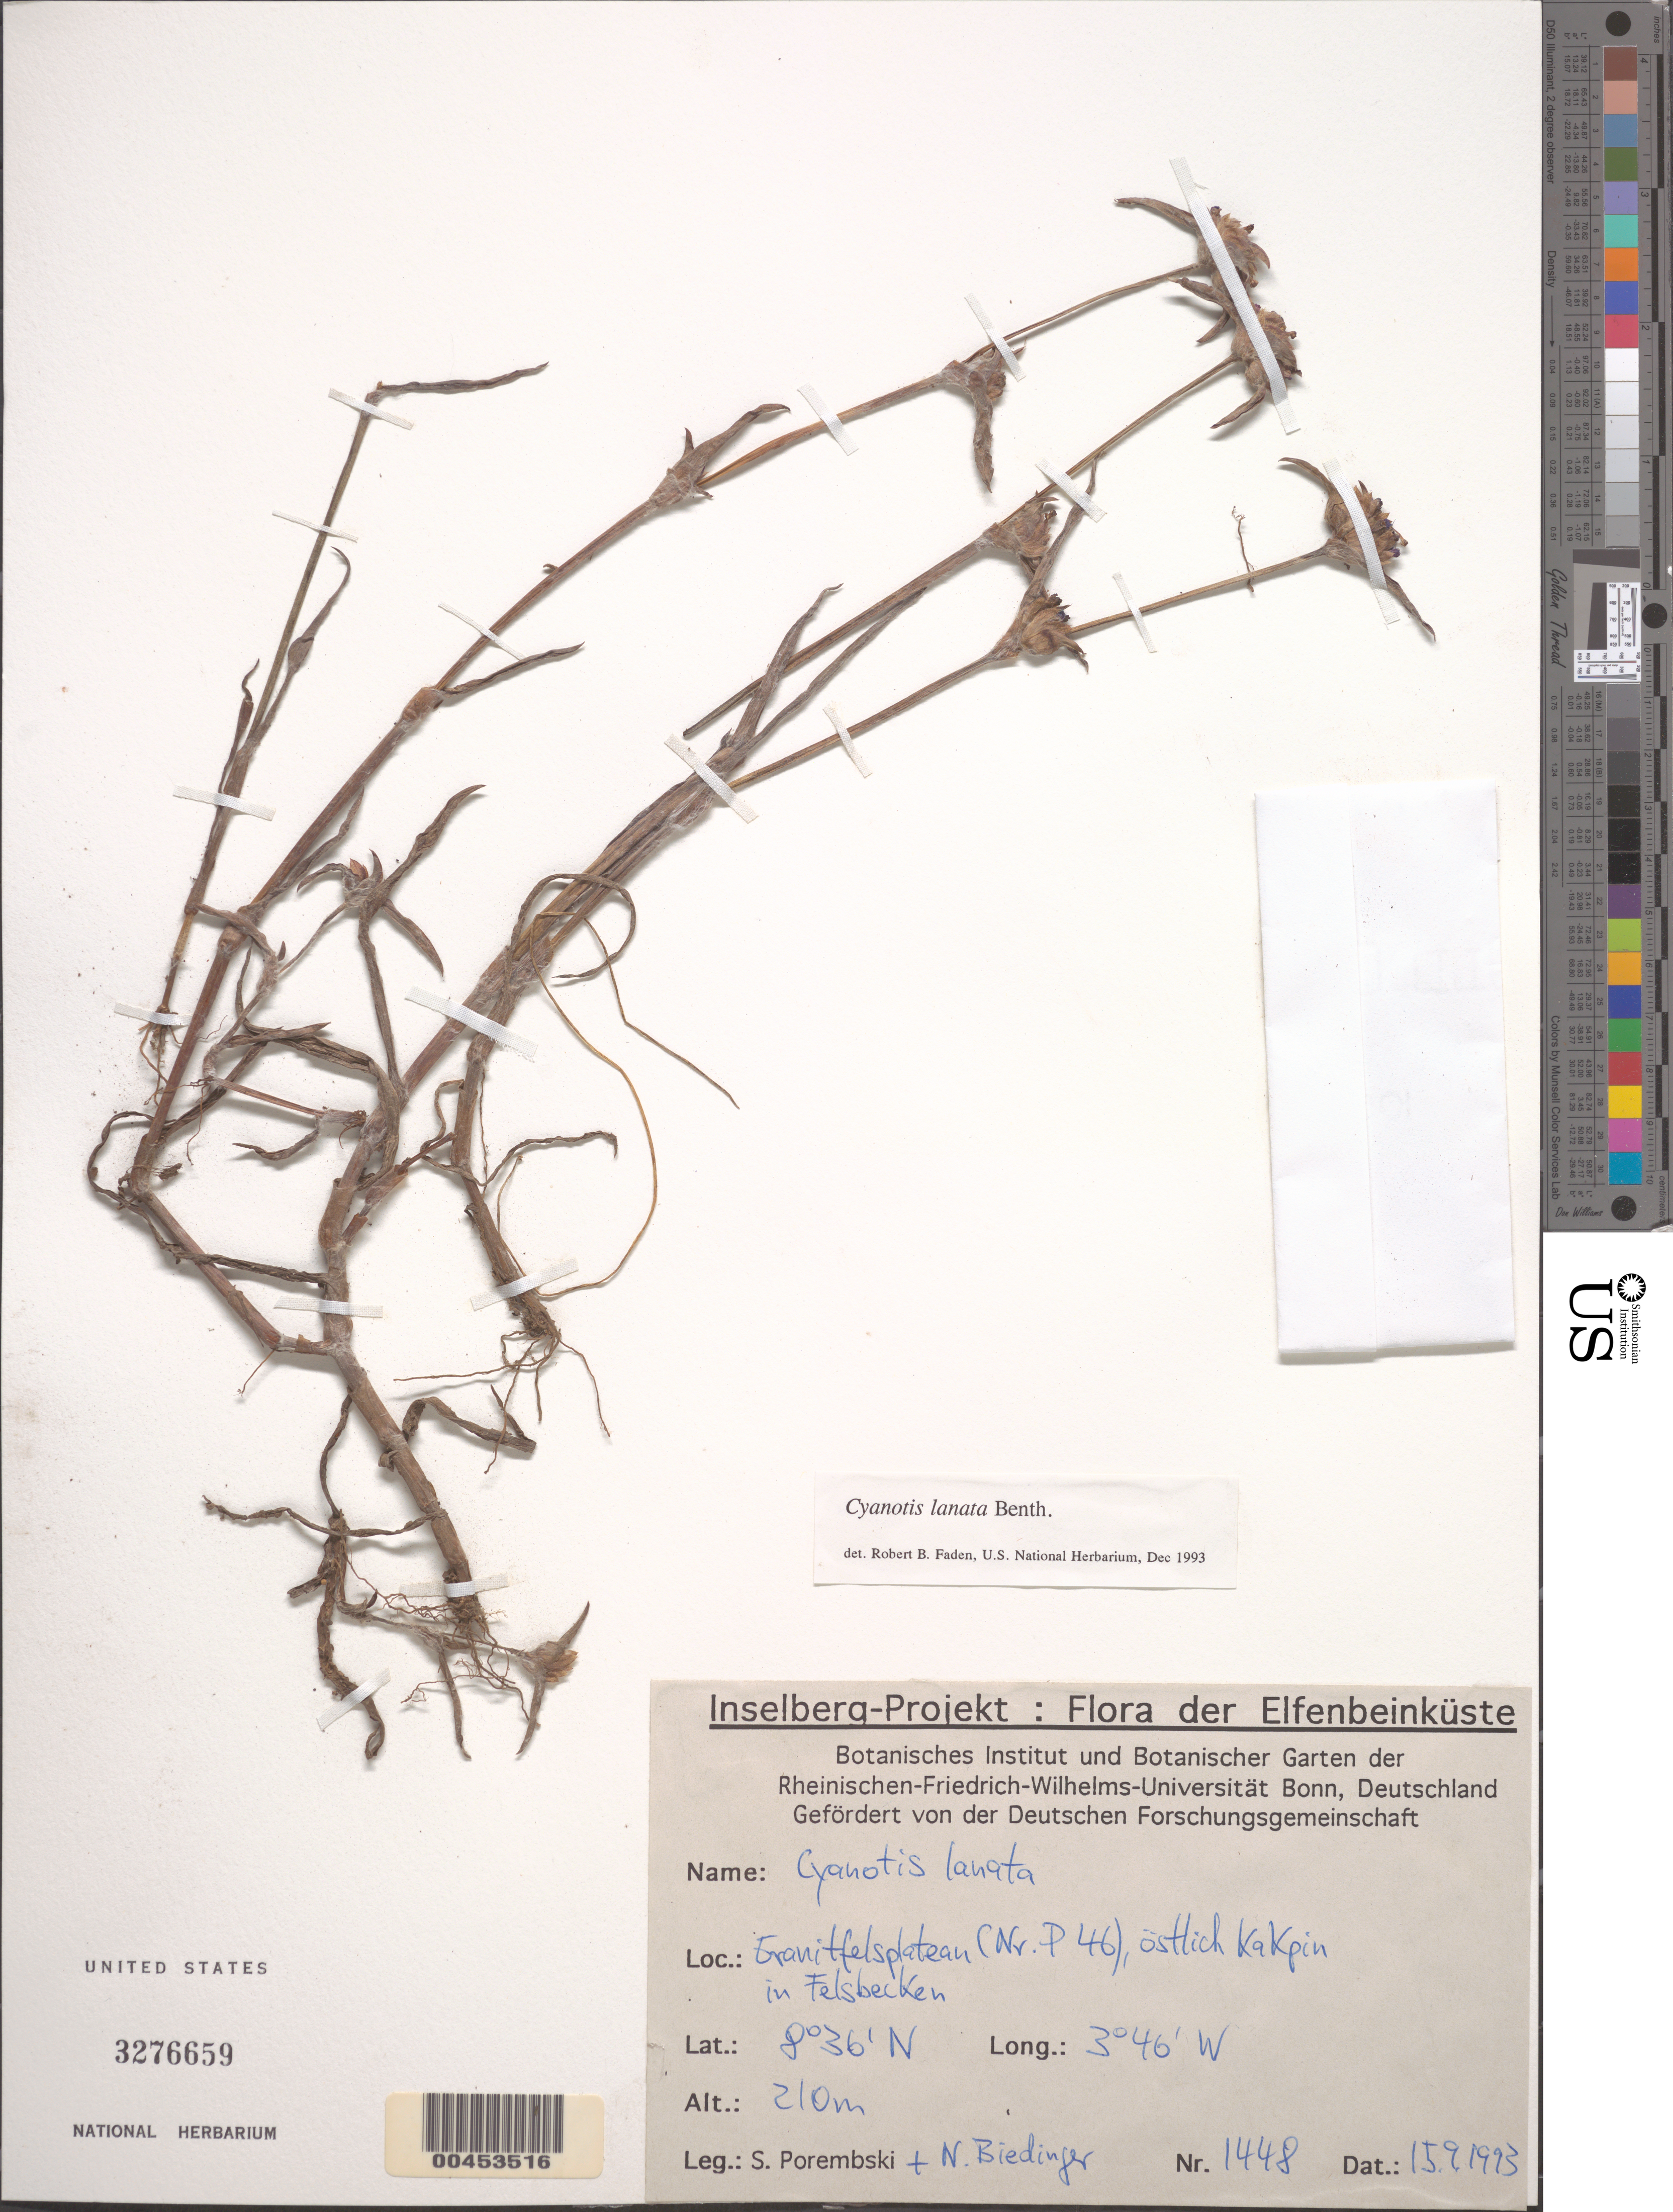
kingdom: Plantae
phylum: Tracheophyta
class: Liliopsida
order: Commelinales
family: Commelinaceae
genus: Cyanotis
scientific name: Cyanotis lanata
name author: Benth.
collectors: S. Porembski & N. Biedinger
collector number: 1448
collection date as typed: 15 Sep 1993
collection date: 1993-09-15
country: Ivory Coast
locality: (nr.p46), Ostlich Kakpin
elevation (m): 210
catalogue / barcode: US 3276659